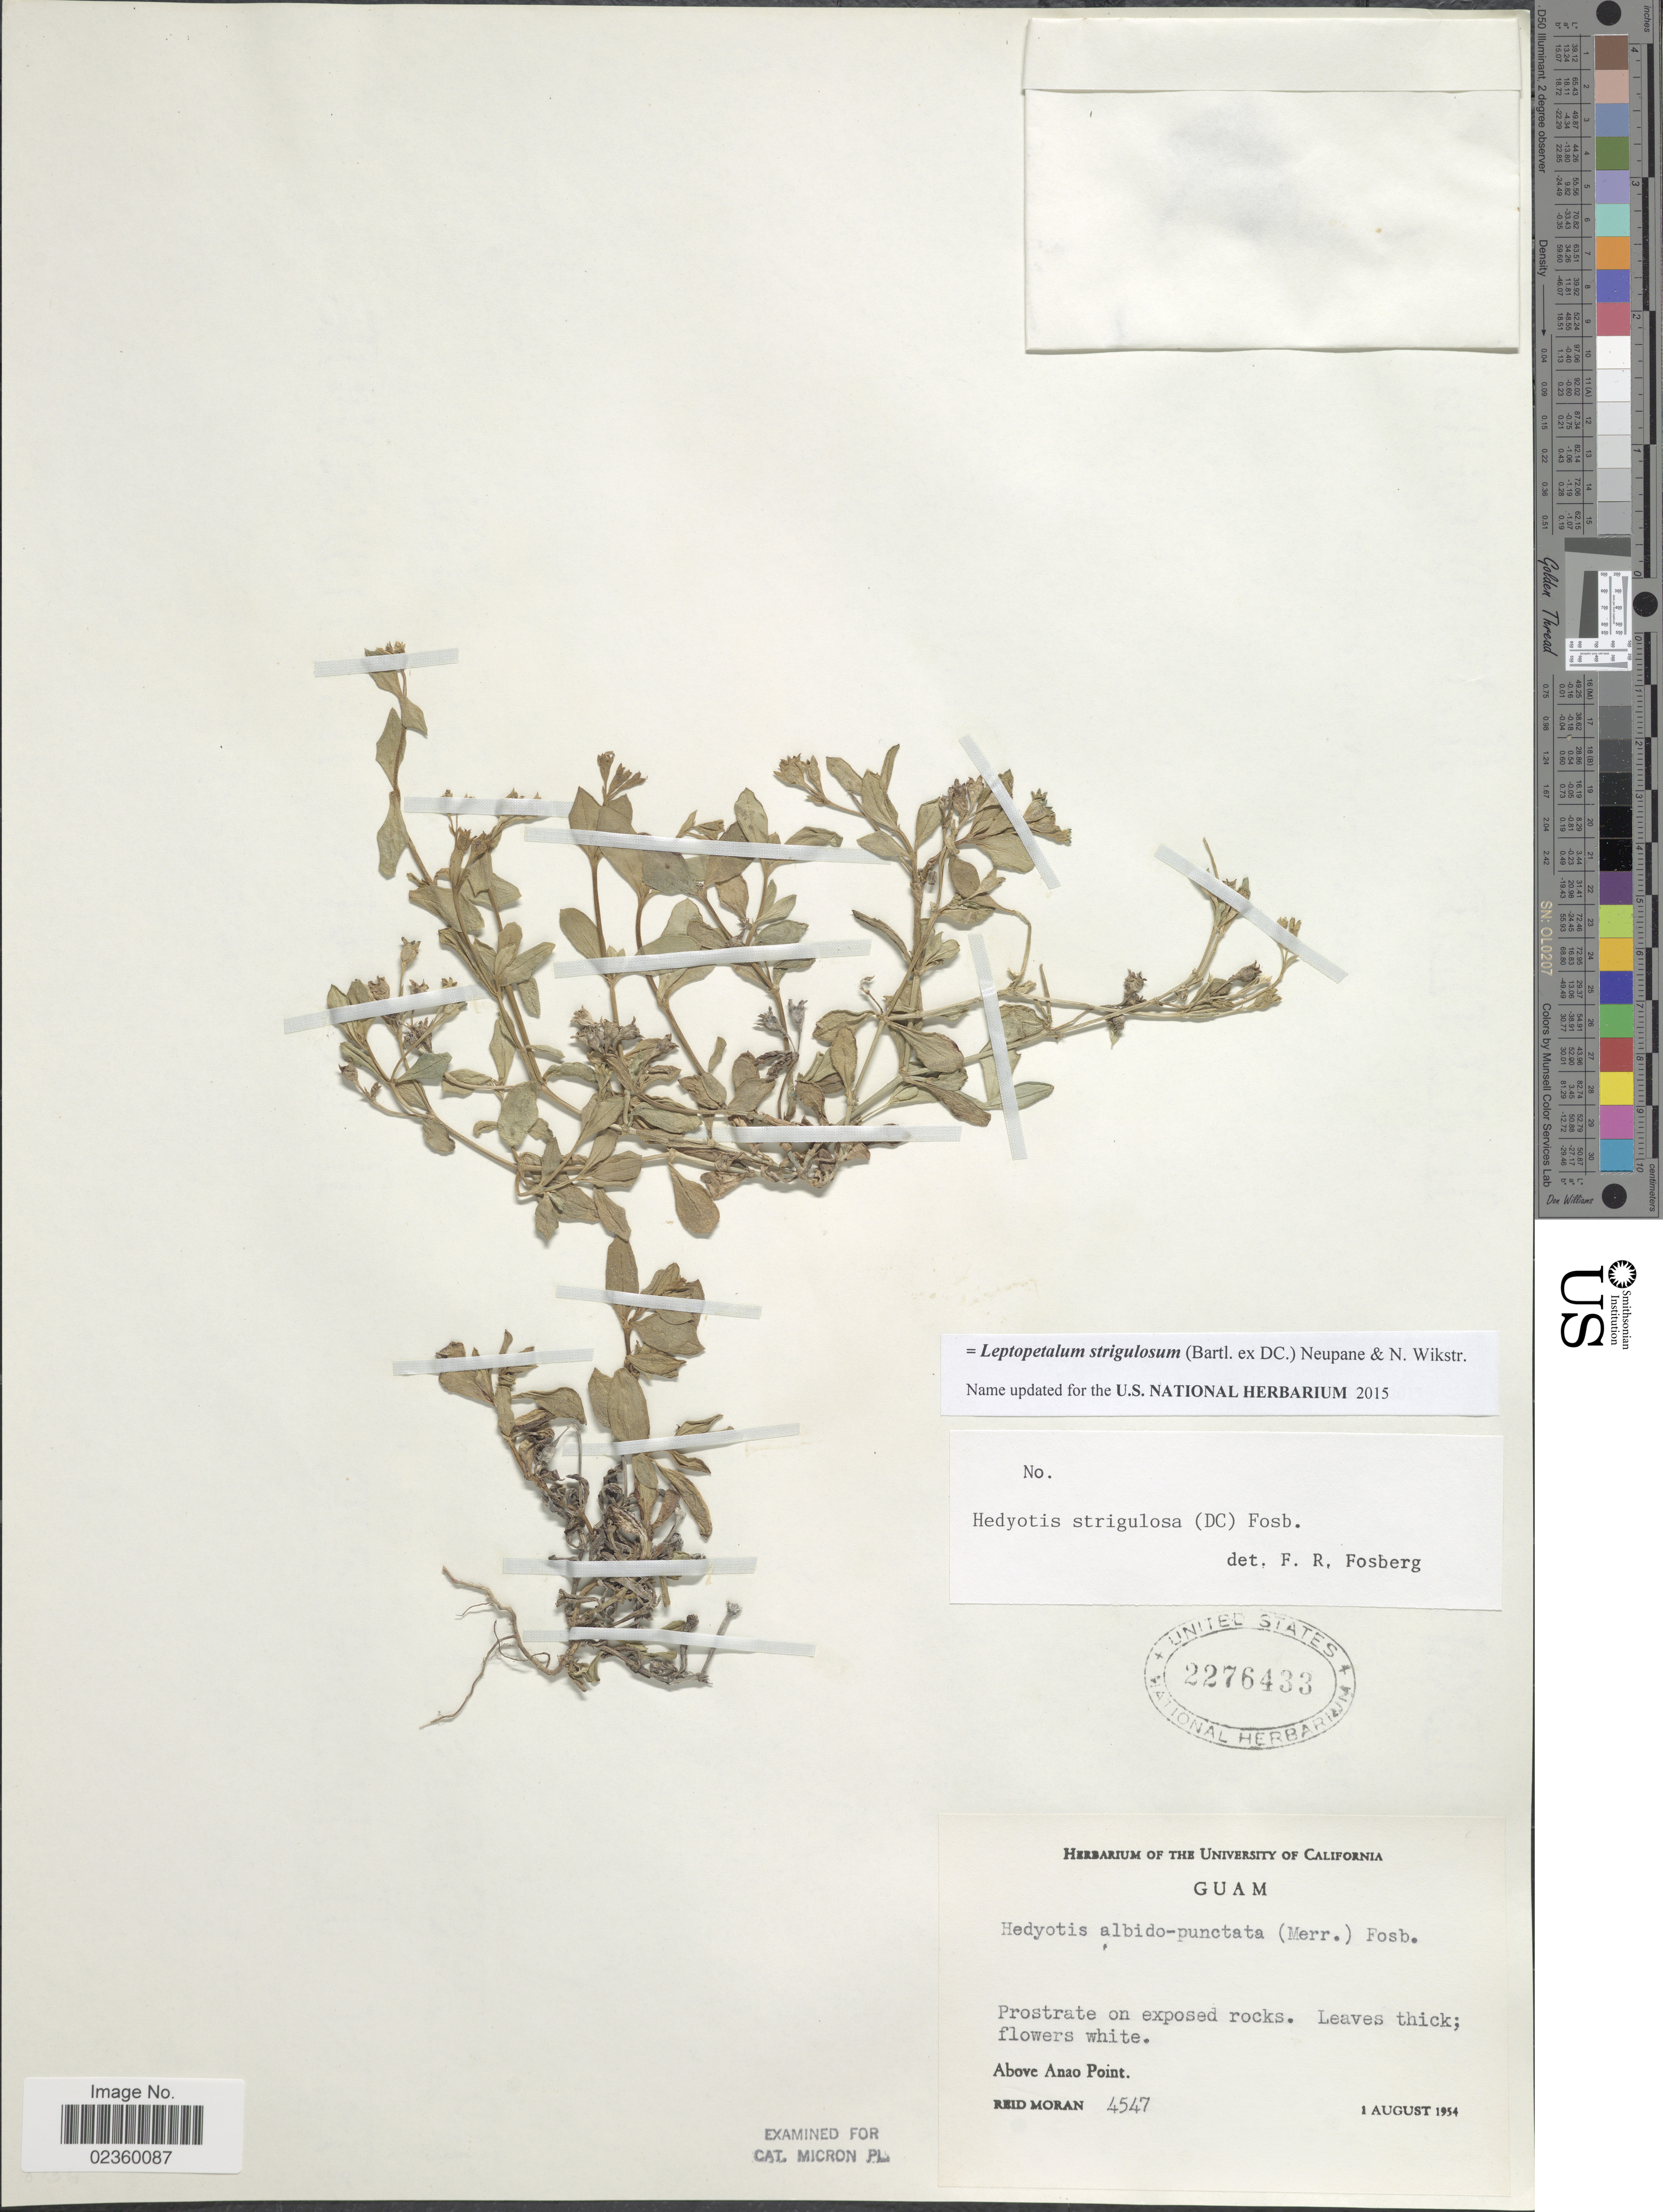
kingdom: Plantae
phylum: Tracheophyta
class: Magnoliopsida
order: Gentianales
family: Rubiaceae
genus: Leptopetalum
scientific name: Leptopetalum strigulosum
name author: (Bartl. ex DC.) Neupane & N. Wikstr.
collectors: R. V. Moran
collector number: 4547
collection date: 1954-08-01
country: Guam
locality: On exposed rocks, above Anao Point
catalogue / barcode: US 2276433